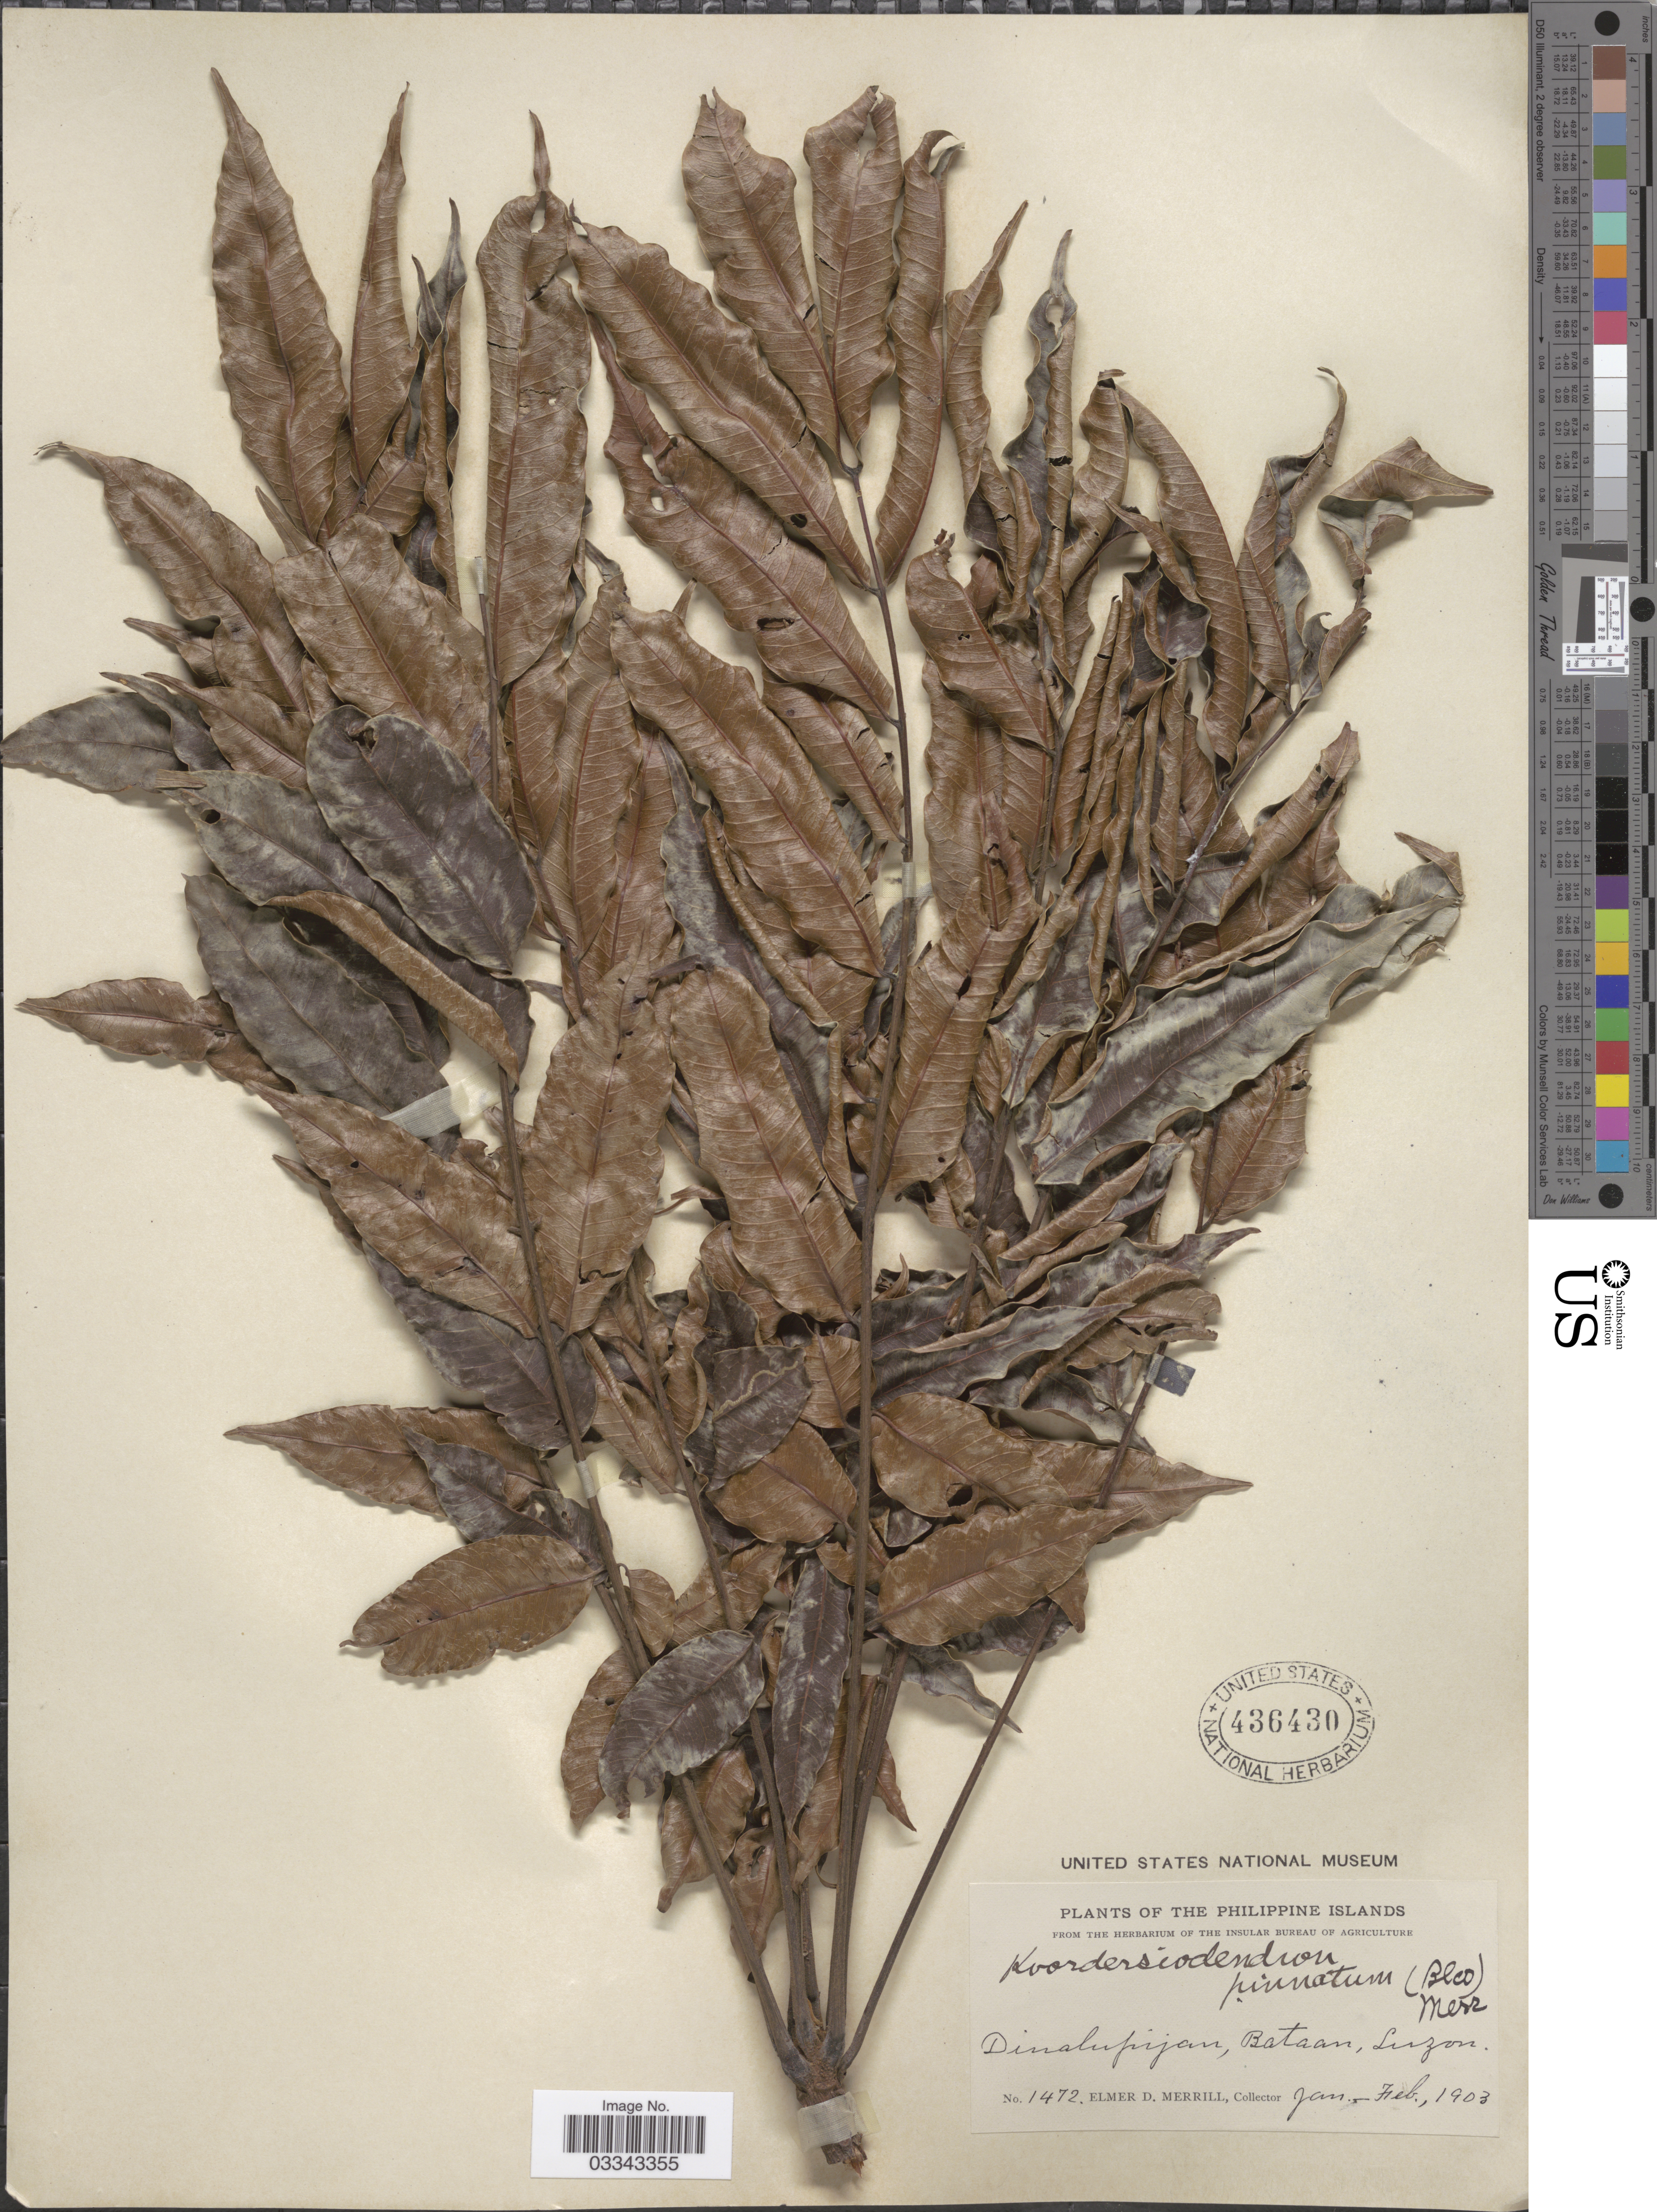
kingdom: Plantae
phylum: Tracheophyta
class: Magnoliopsida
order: Sapindales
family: Anacardiaceae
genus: Koordersiodendron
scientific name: Koordersiodendron pinnatum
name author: (Blanco) Merr.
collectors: E. D. Merrill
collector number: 1472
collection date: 1903-01/1903-02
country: Philippines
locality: The Philippine Islands. Dinalupijan, Bataan, Luzon.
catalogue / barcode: US 436430